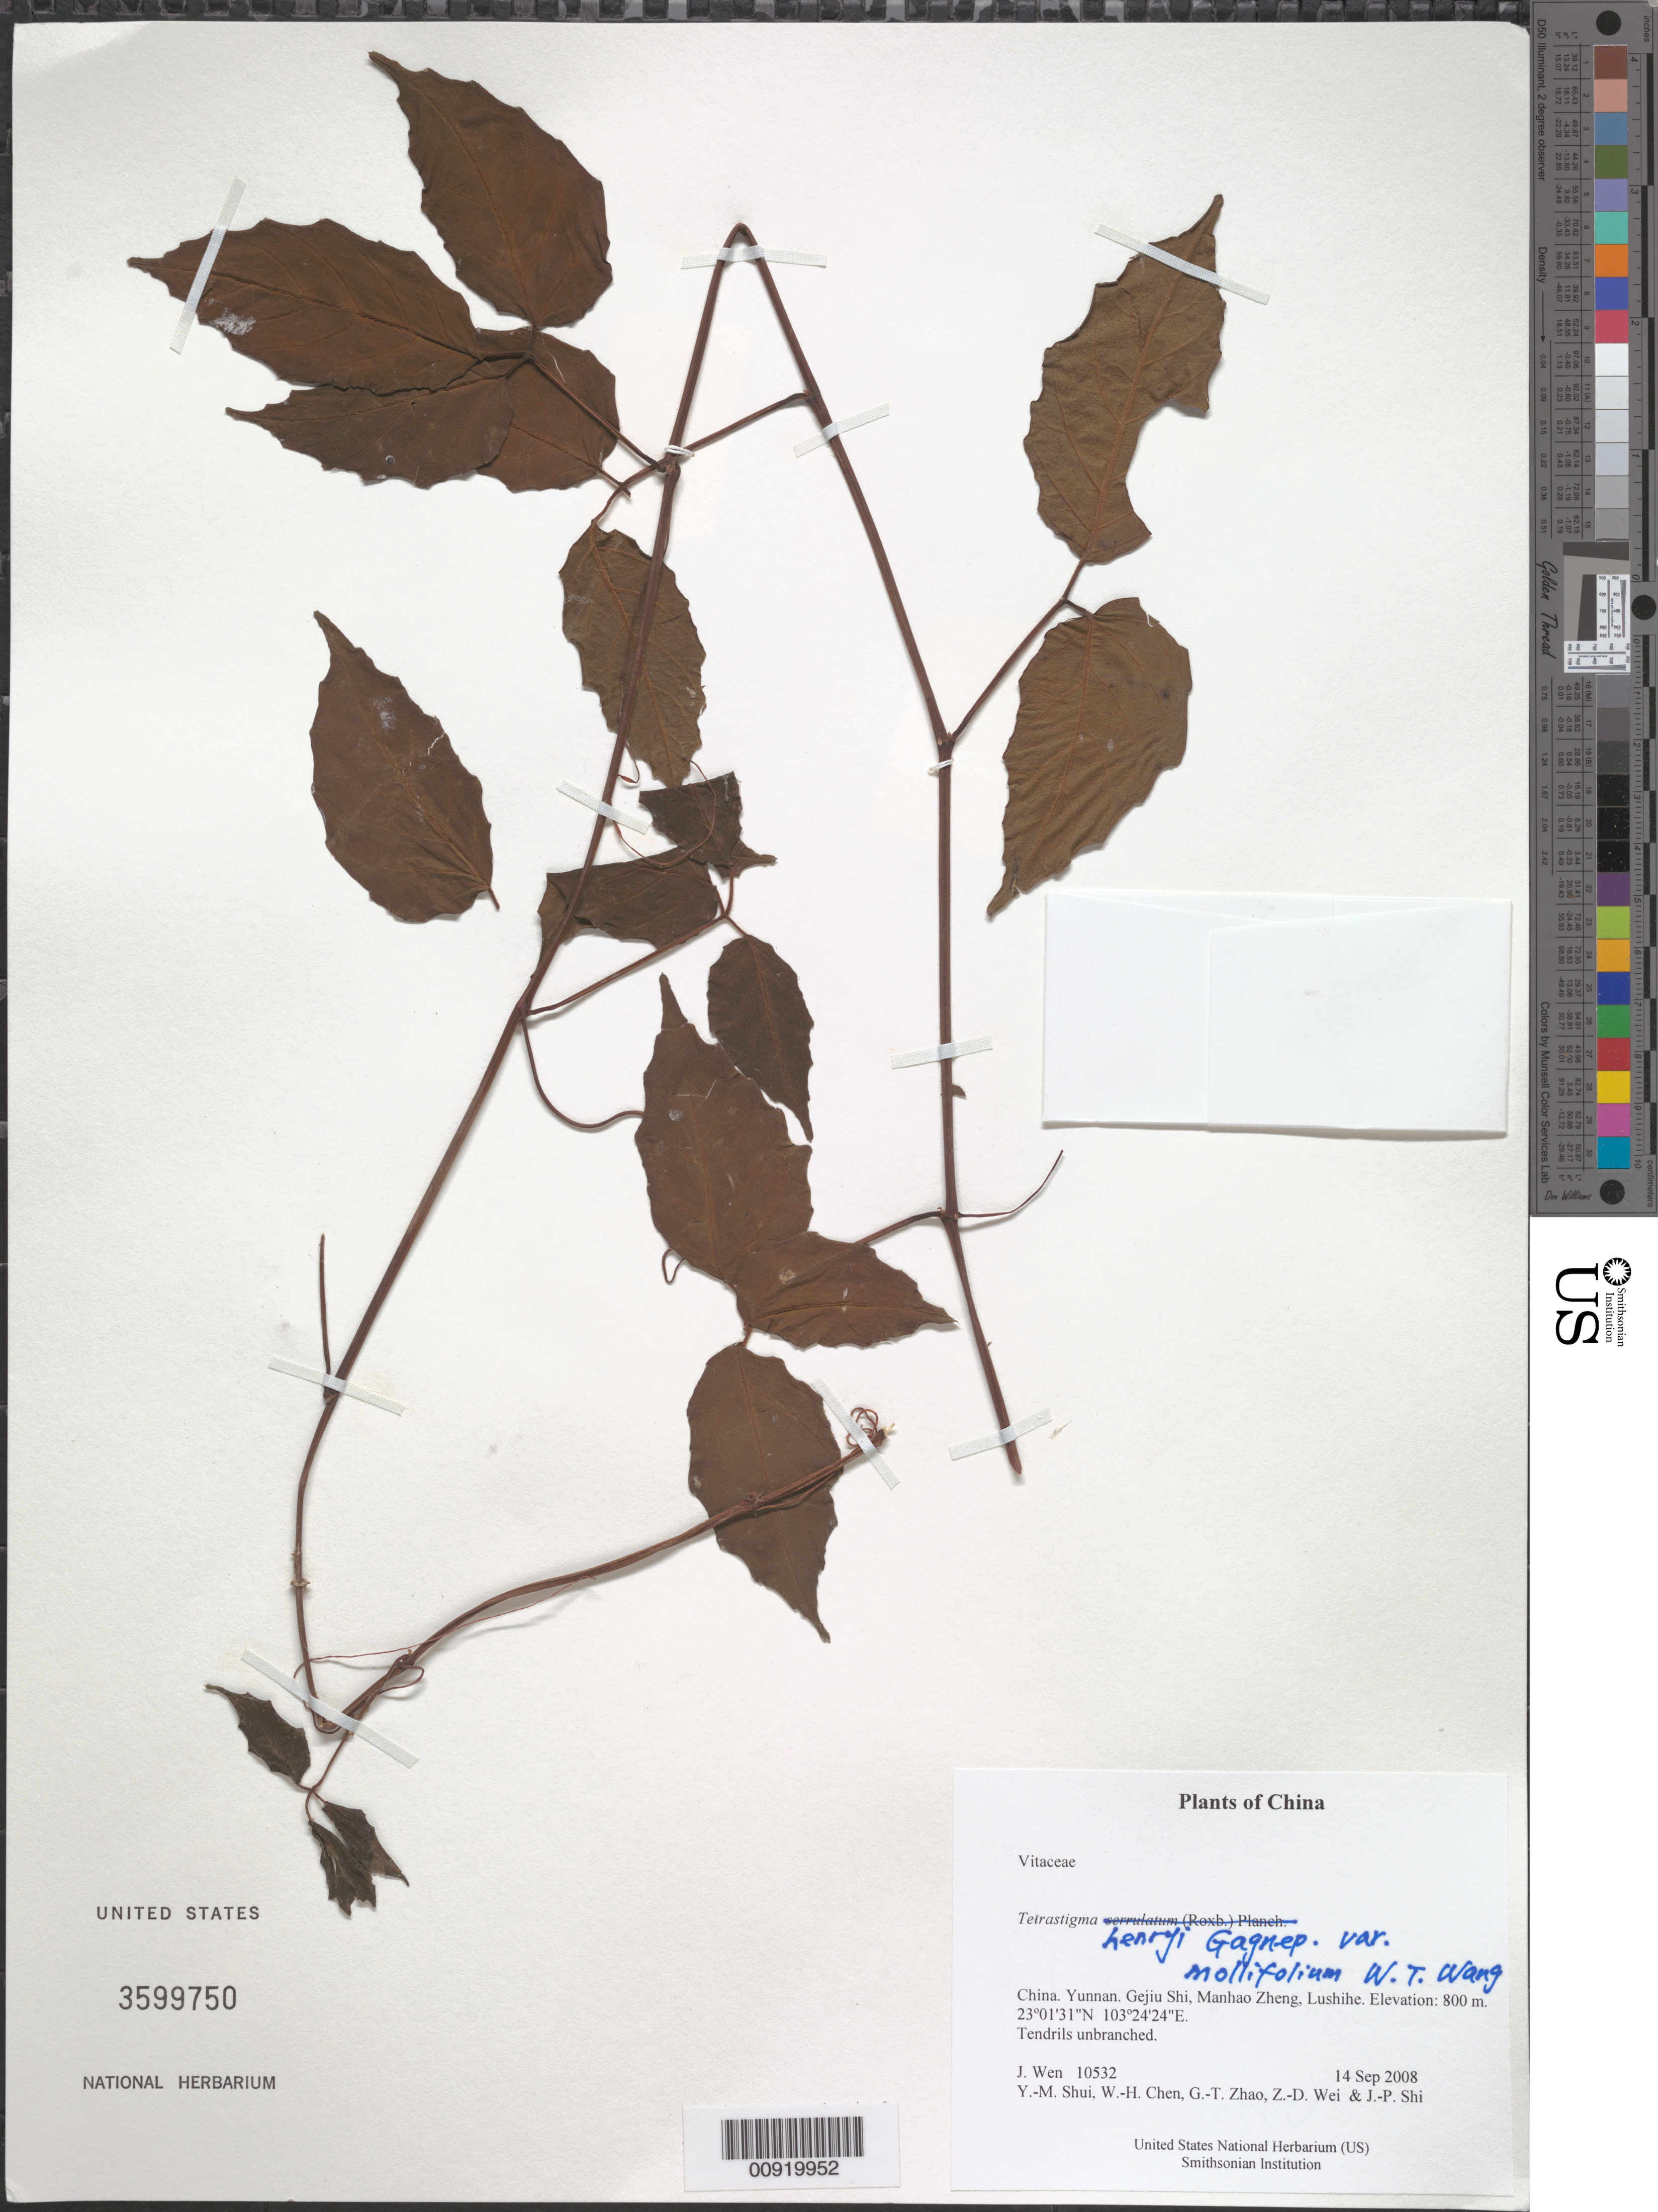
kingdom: Plantae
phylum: Tracheophyta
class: Magnoliopsida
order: Vitales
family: Vitaceae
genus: Tetrastigma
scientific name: Tetrastigma henryi var. mollifolium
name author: W.T. Wang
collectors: J. Wen, Y. Shui, W. Chen, G. Zhao, Z. Wei & J. Shi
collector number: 10532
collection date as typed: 14 Sep 2008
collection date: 2008-09-14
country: China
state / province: Yunnan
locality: Gejiu Shi, Manhao Zheng, Lushihe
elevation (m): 800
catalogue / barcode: US 3599750